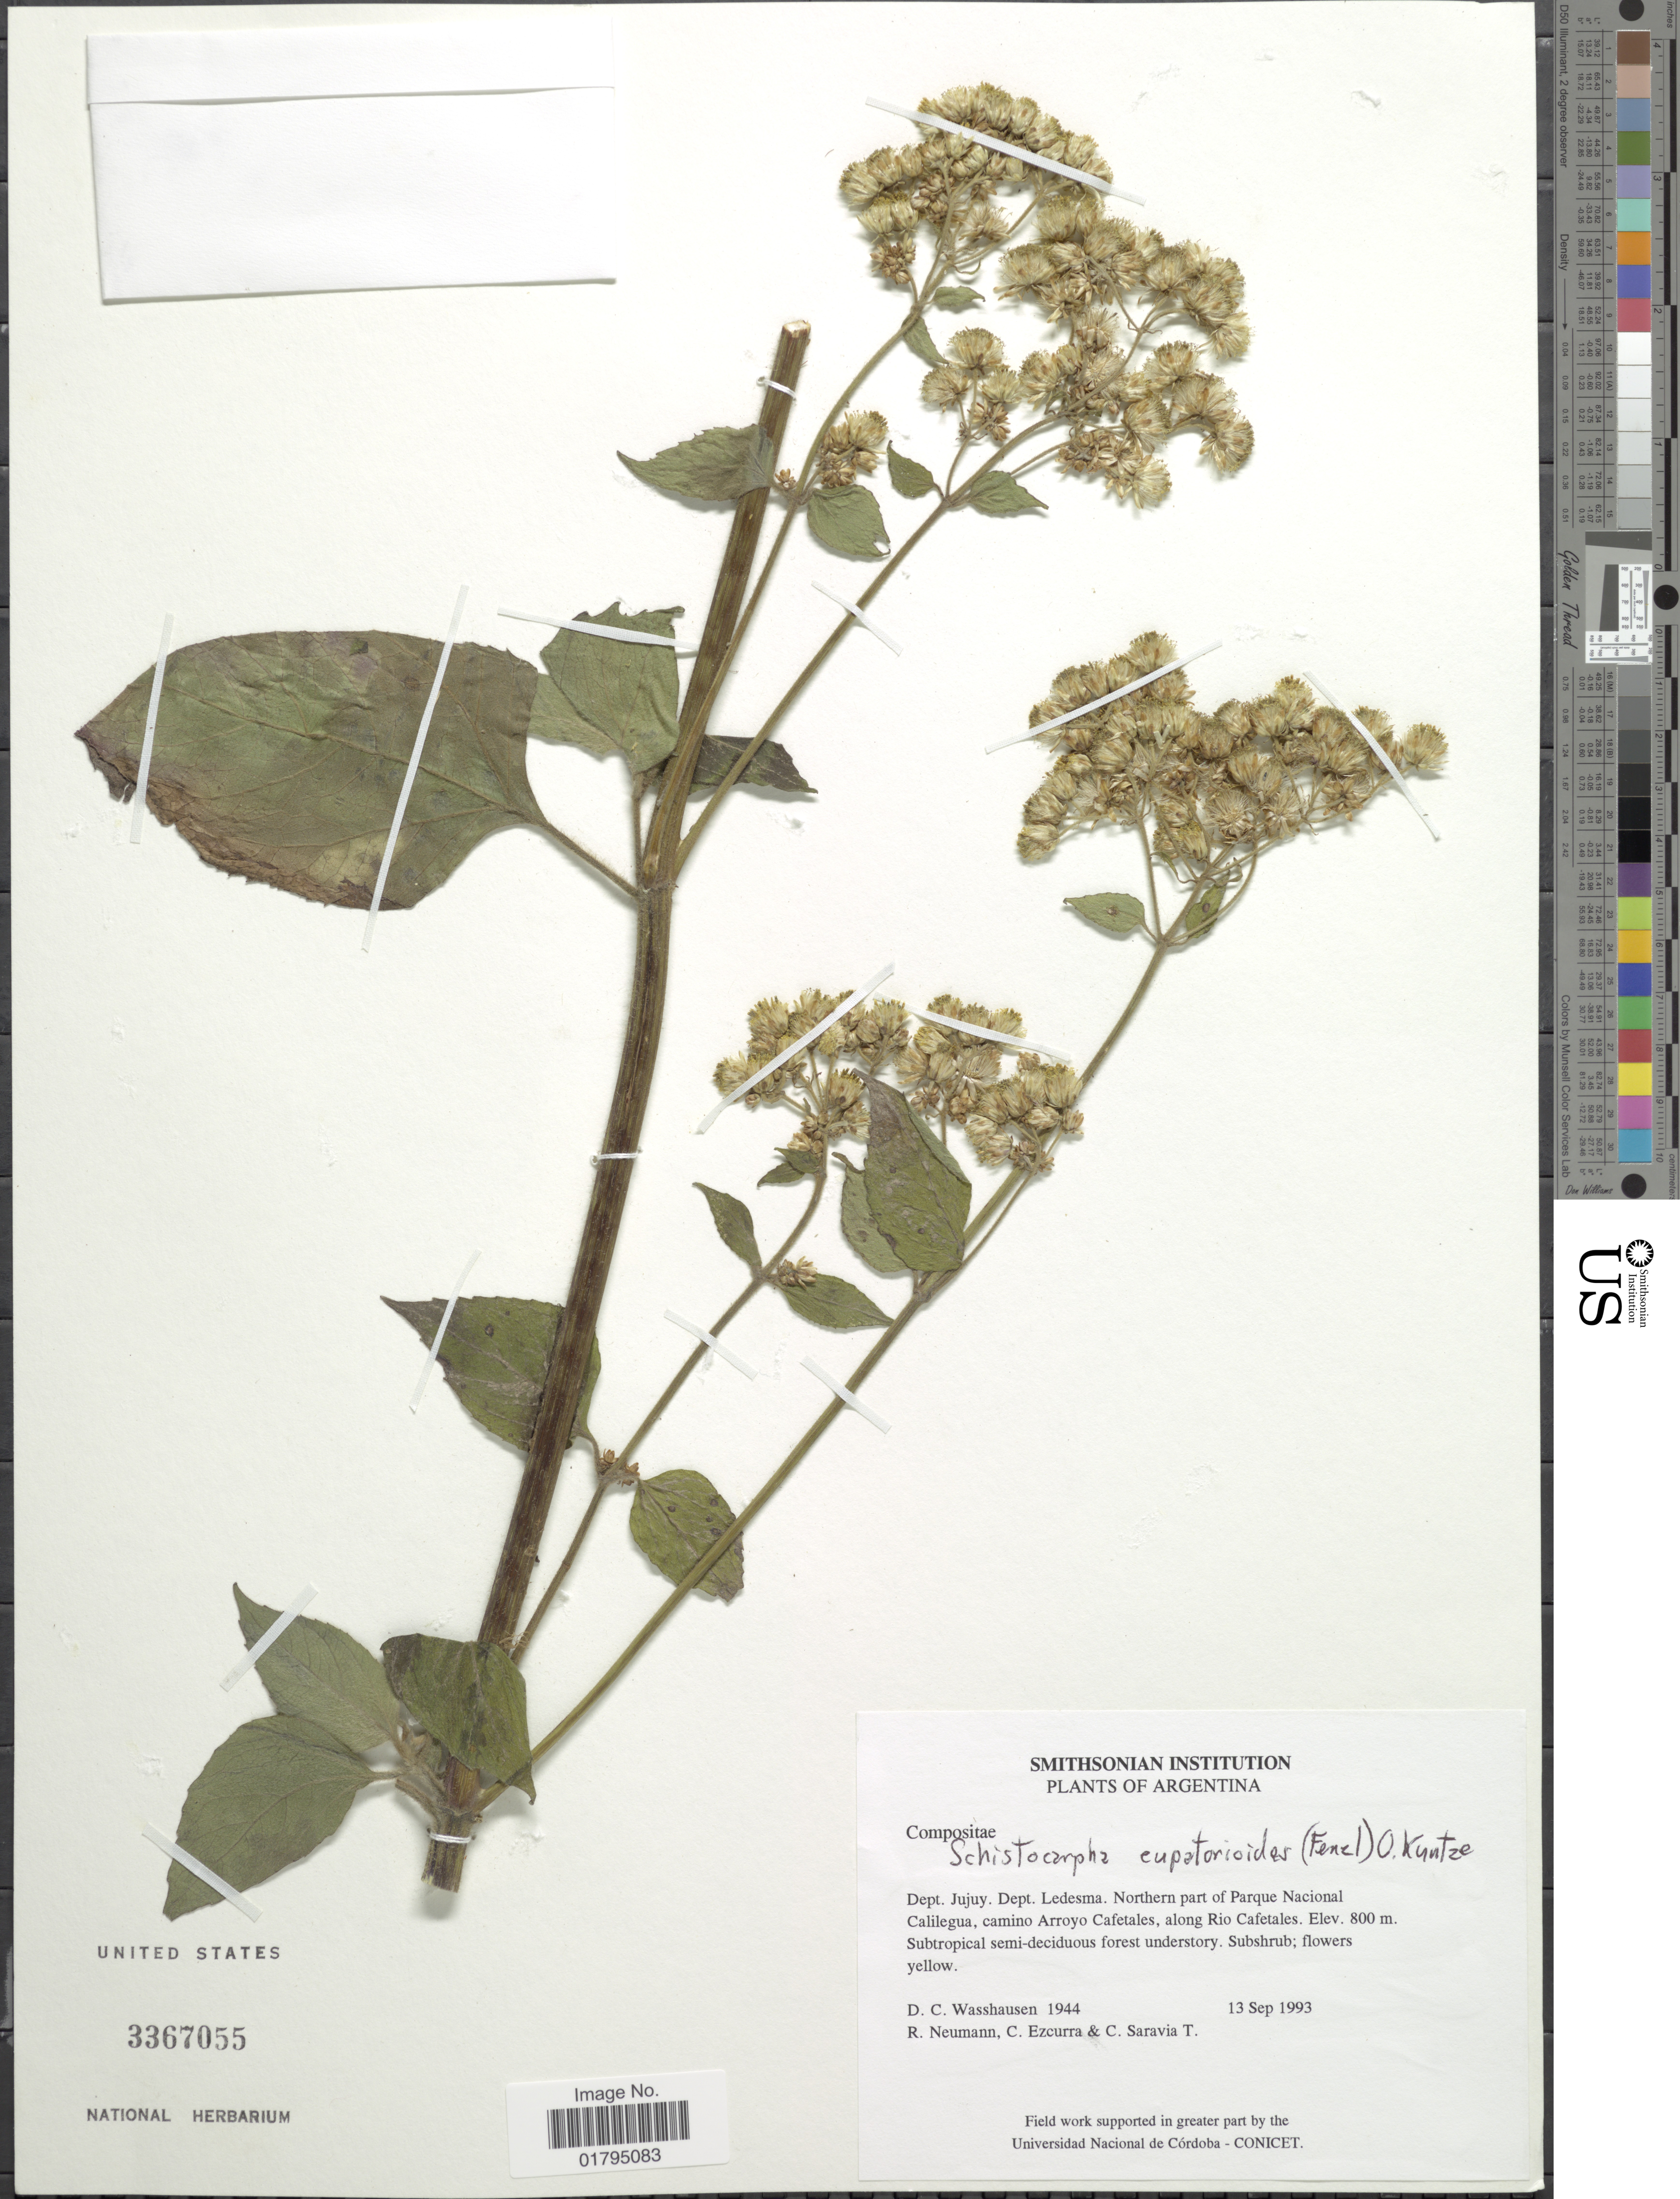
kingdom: Plantae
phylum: Tracheophyta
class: Magnoliopsida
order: Asterales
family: Asteraceae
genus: Schistocarpha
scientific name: Schistocarpha eupatorioides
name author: (Fenzl) Kuntze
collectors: D. C. Wasshausen, R. Neumann, C. Ezcurra & C. Saravia T.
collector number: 1944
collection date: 1993-09-13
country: Argentina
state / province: Jujuy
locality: Dept. Jujuy. Dept. Ledesma. Northern part of Parque Nacional Calilegua, camino Arroyo Cafetal, along Rio Cafetal.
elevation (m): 800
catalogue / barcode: US 3367055